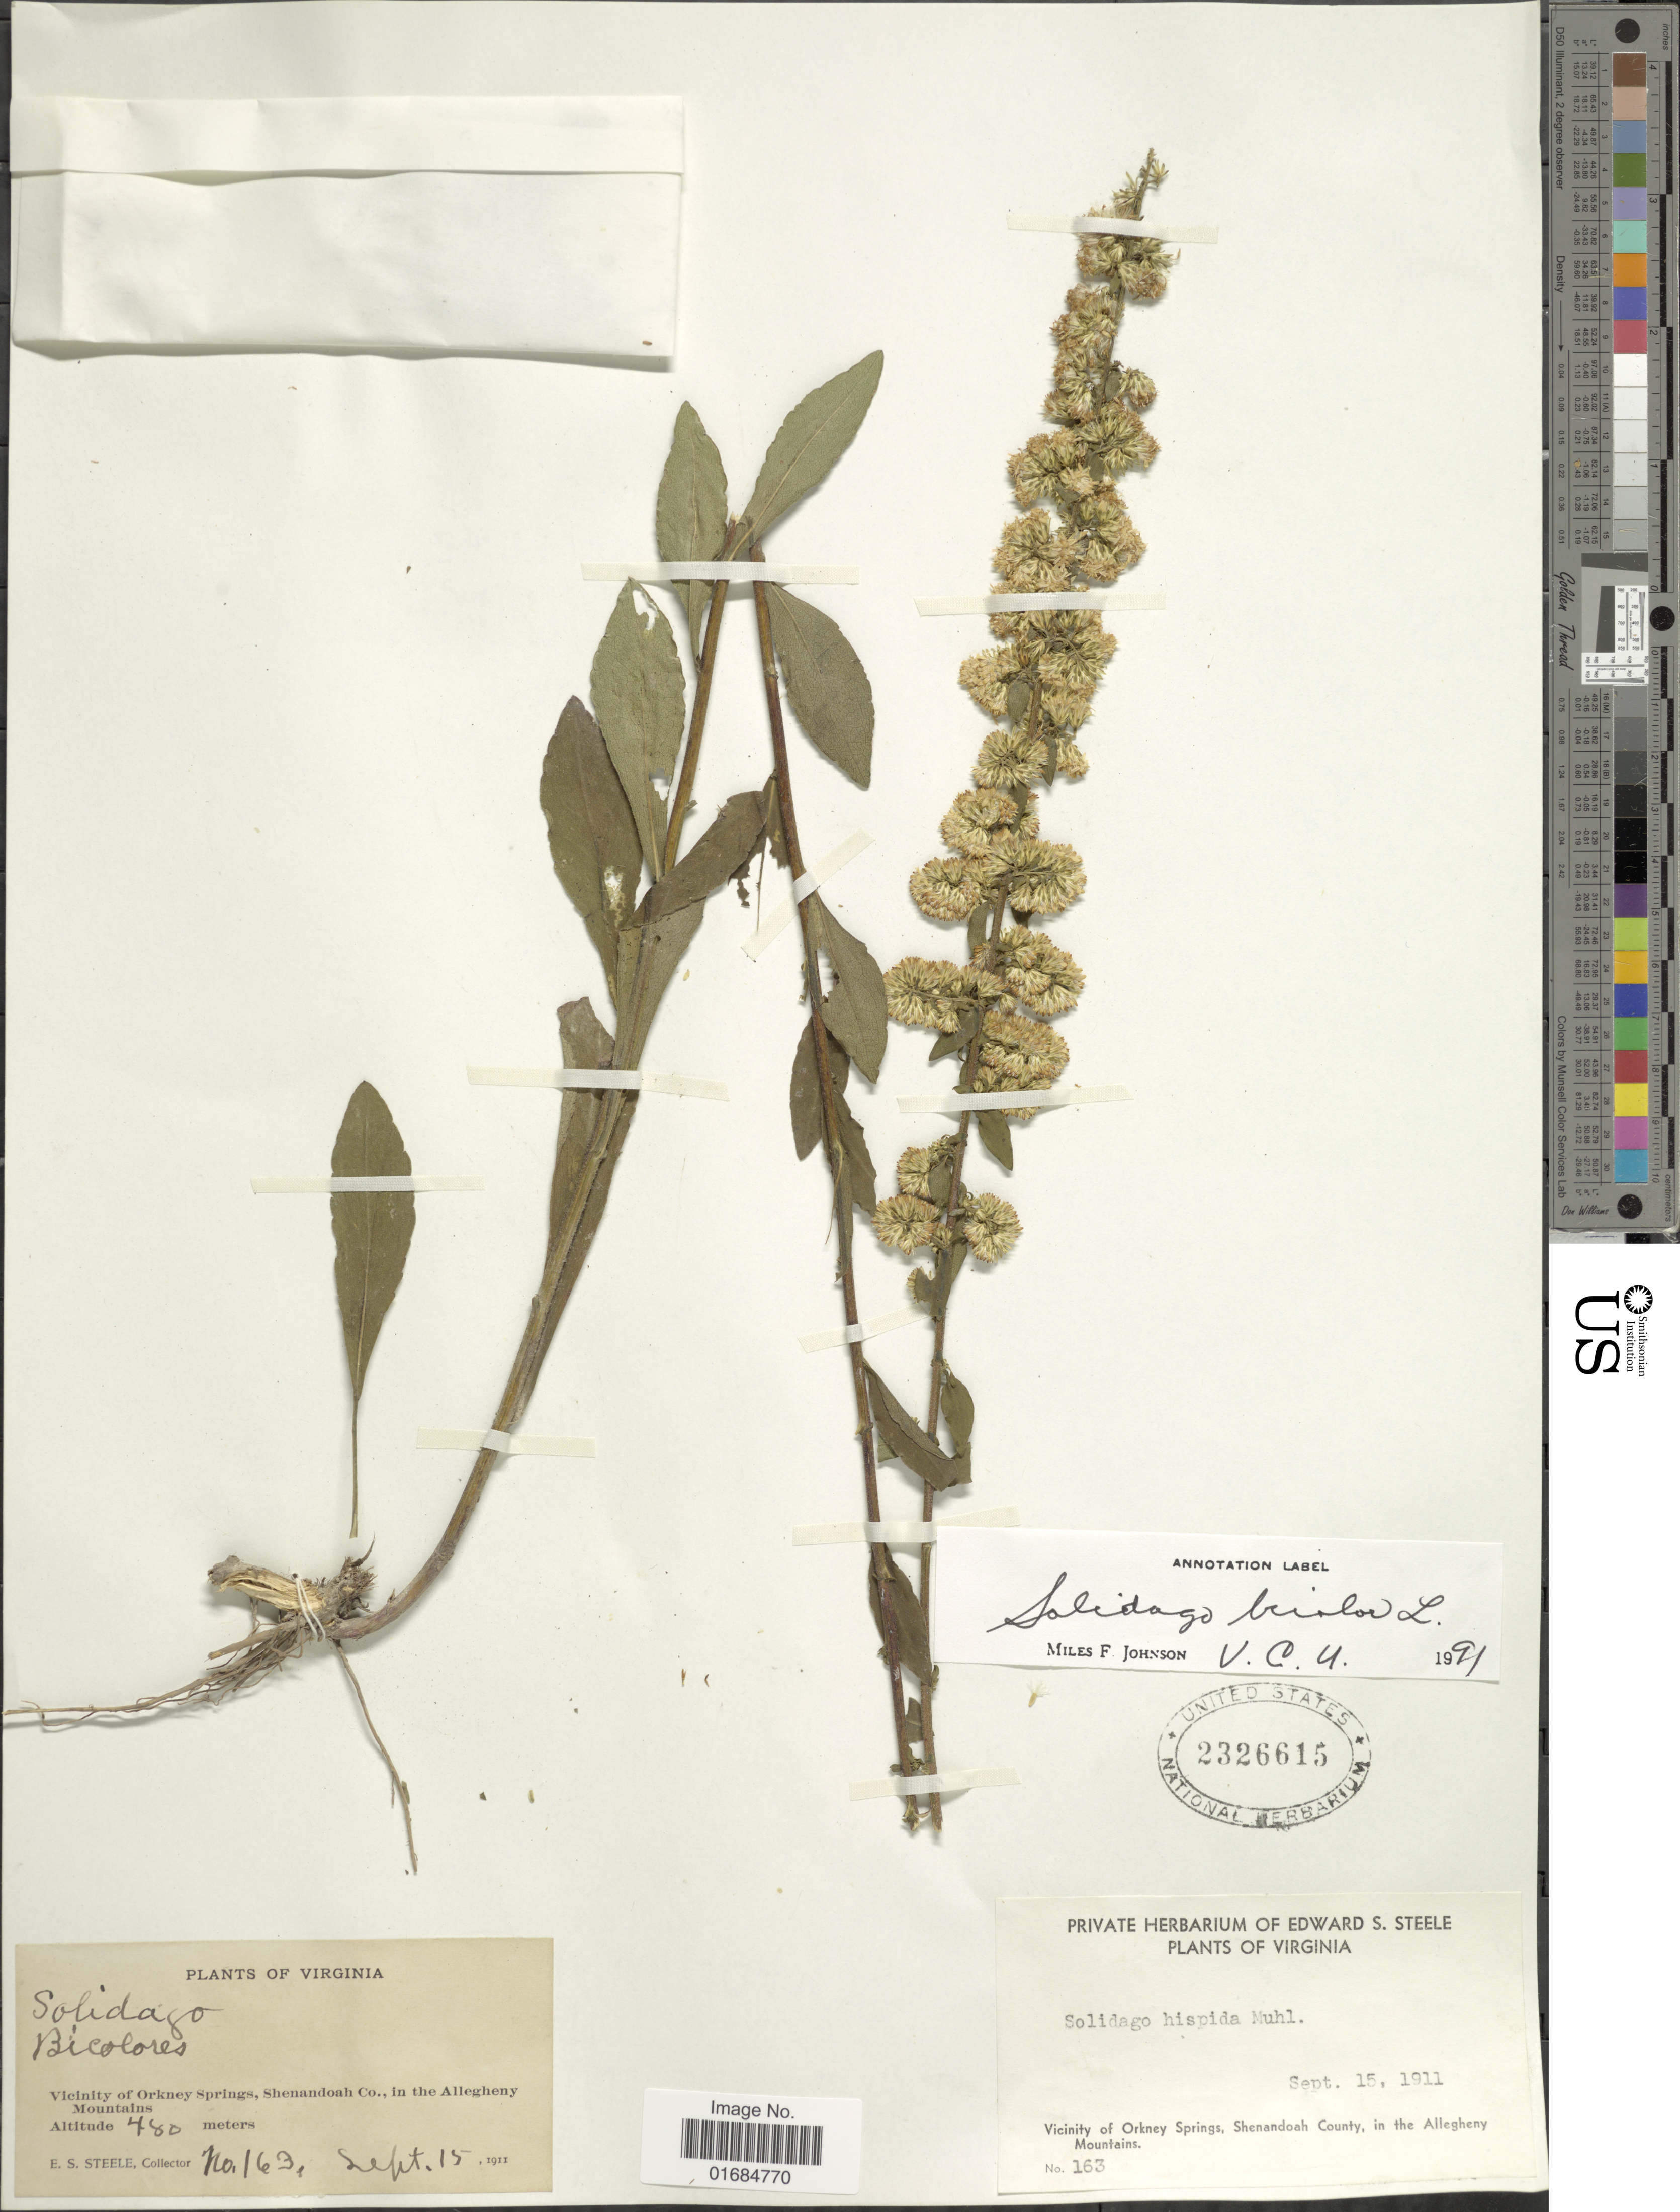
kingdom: Plantae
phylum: Tracheophyta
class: Magnoliopsida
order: Asterales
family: Asteraceae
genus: Solidago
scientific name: Solidago bicolor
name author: L.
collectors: E. Steele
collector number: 163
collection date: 1911-09-15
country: United States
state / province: Virginia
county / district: Shenandoah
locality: Vicinity of Orkney Springs, Shenandoah Co., in the Allegheny Mountains.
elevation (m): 480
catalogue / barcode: US 2326615